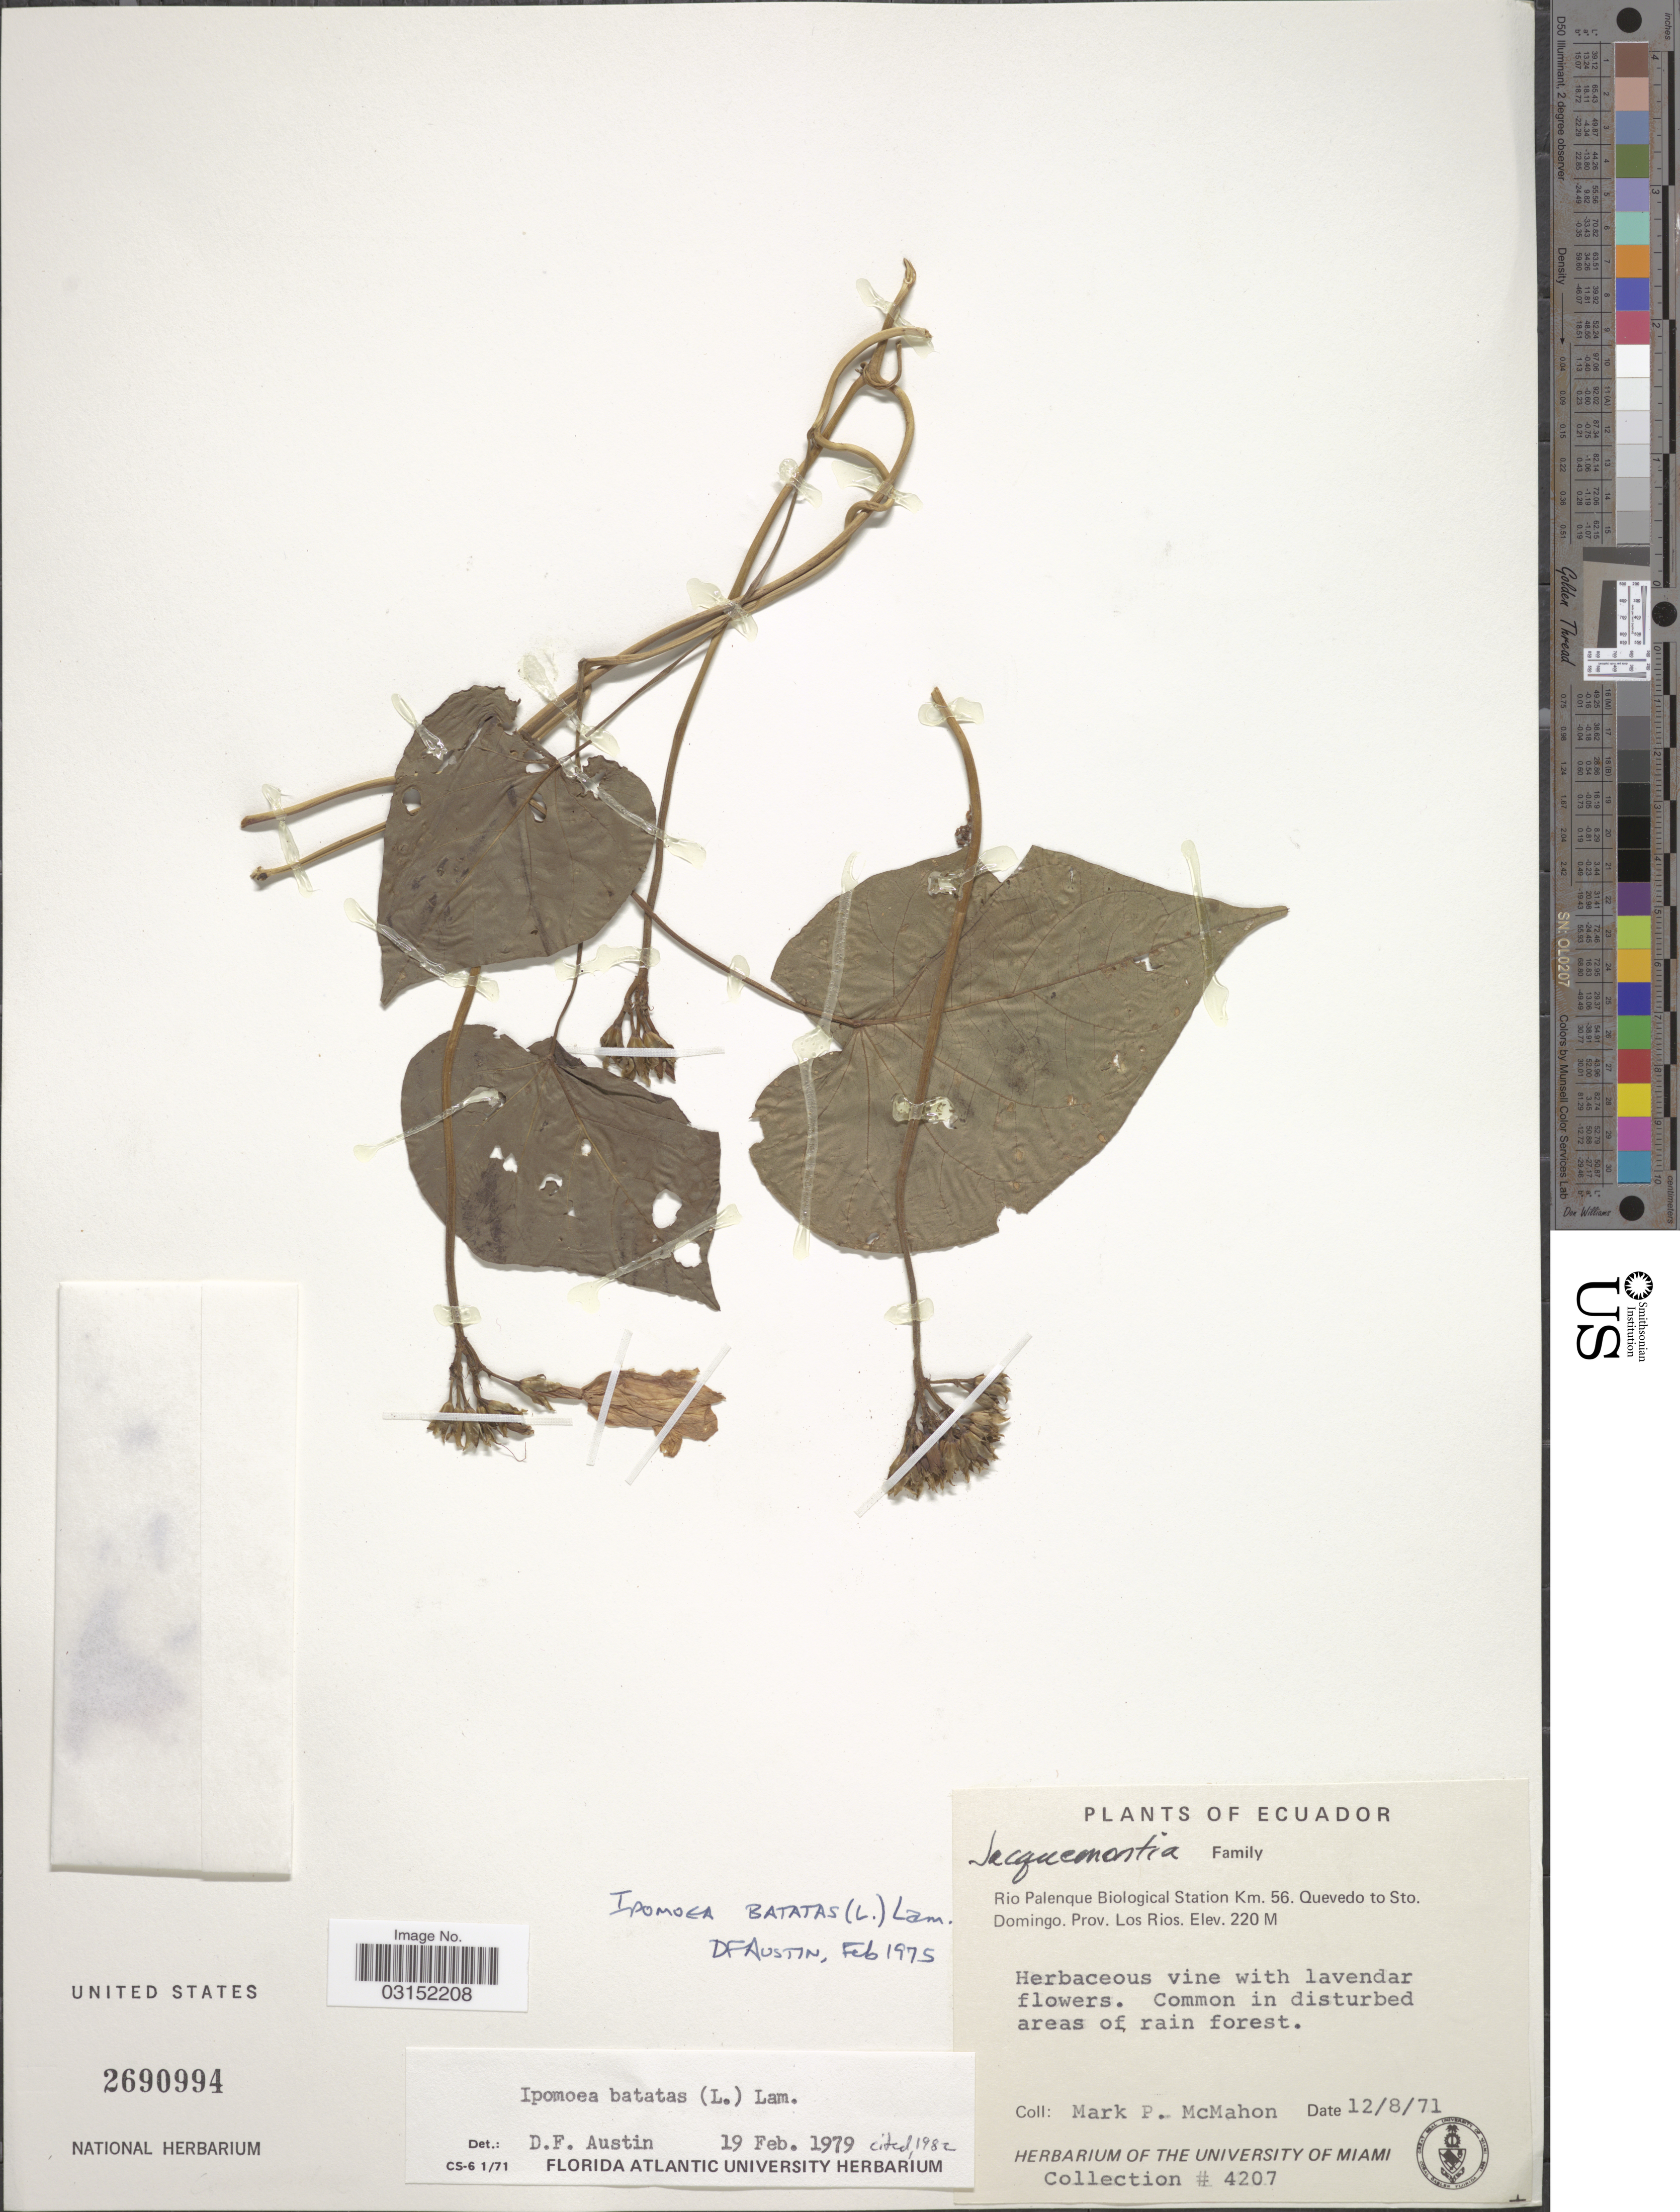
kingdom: Plantae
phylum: Tracheophyta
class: Magnoliopsida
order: Solanales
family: Convolvulaceae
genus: Ipomoea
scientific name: Ipomoea batatas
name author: (L.) Lam.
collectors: M. McMahon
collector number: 4207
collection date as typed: Transcribed d/m/y: 12/8/71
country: Ecuador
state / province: Los Ríos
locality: Rio Palenque Biological Station, Km. 56. Quevedo to Sto. Domingo.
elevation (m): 220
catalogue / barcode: US 2690994